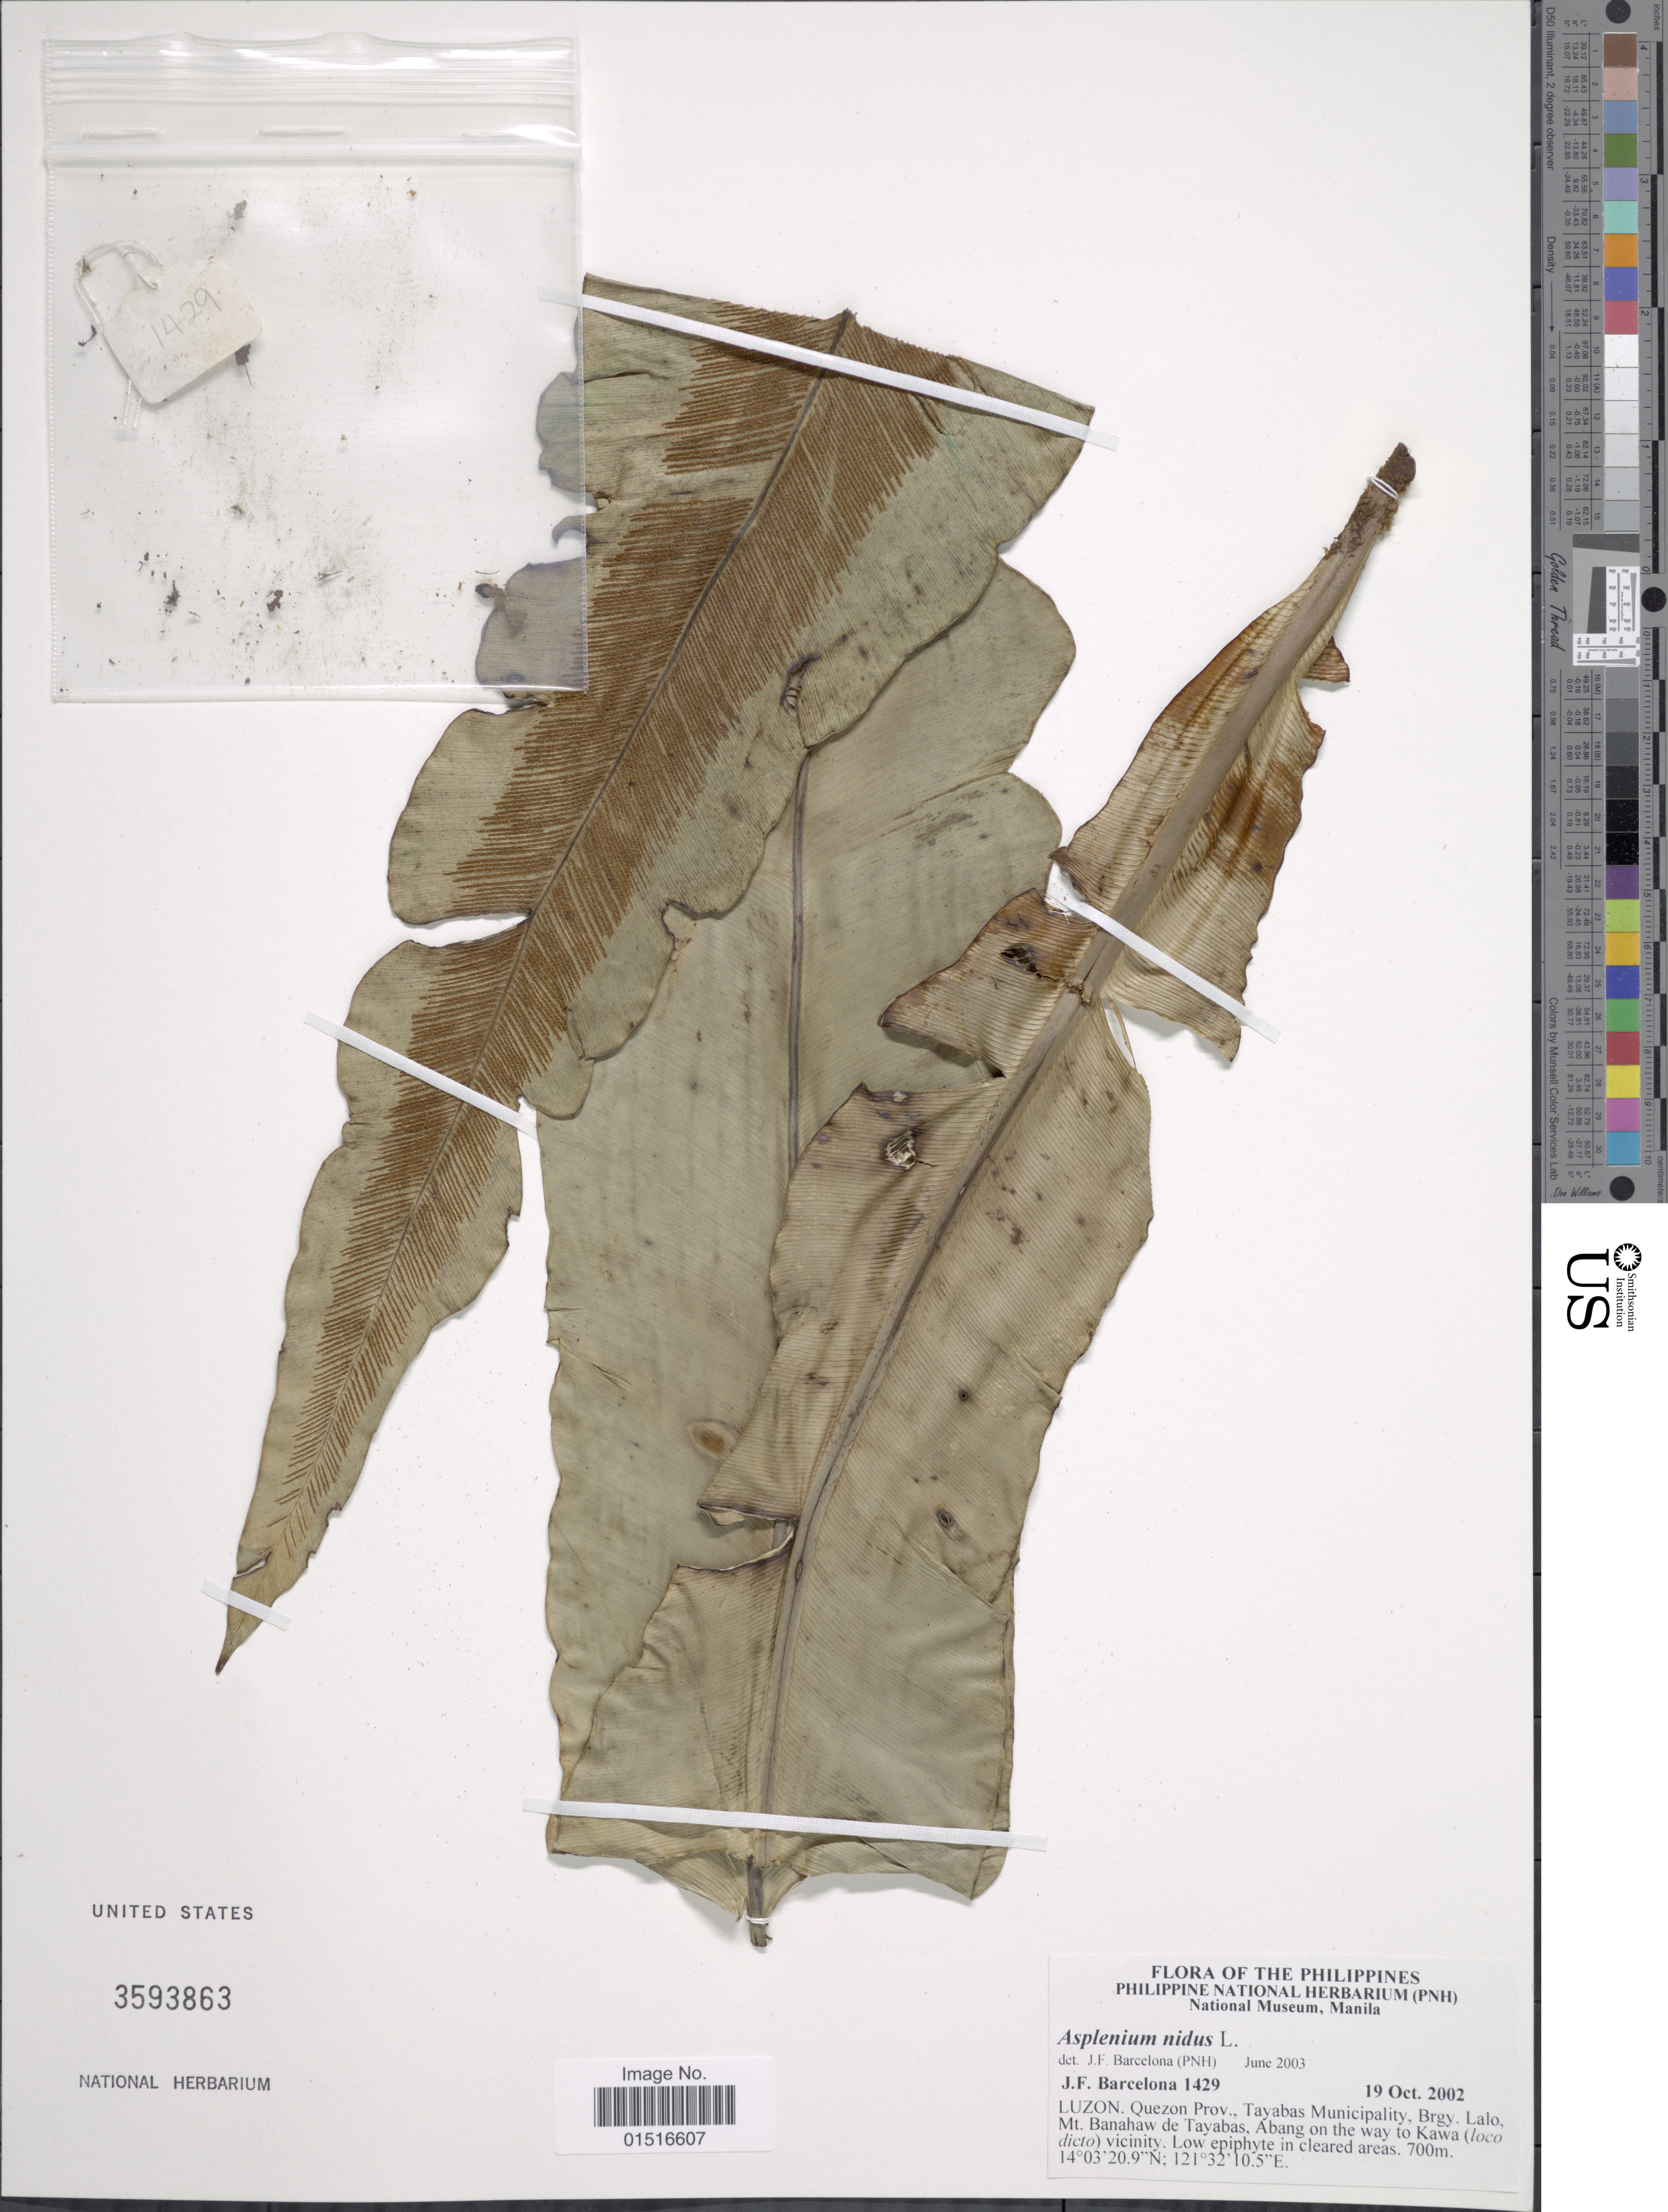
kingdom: Plantae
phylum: Tracheophyta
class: Polypodiopsida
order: Polypodiales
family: Aspleniaceae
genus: Asplenium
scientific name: Asplenium nidus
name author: L.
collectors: J. F. Barcelona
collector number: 1429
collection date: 2002-10-19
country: Philippines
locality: Luzon, Quezon Prov., Tayabas Municipality, Brgy. Lalo, Mt. Banahaw de Tayabas, Abang on the way to Kawa (loco dicto) vicinity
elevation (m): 700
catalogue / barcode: US 3593863